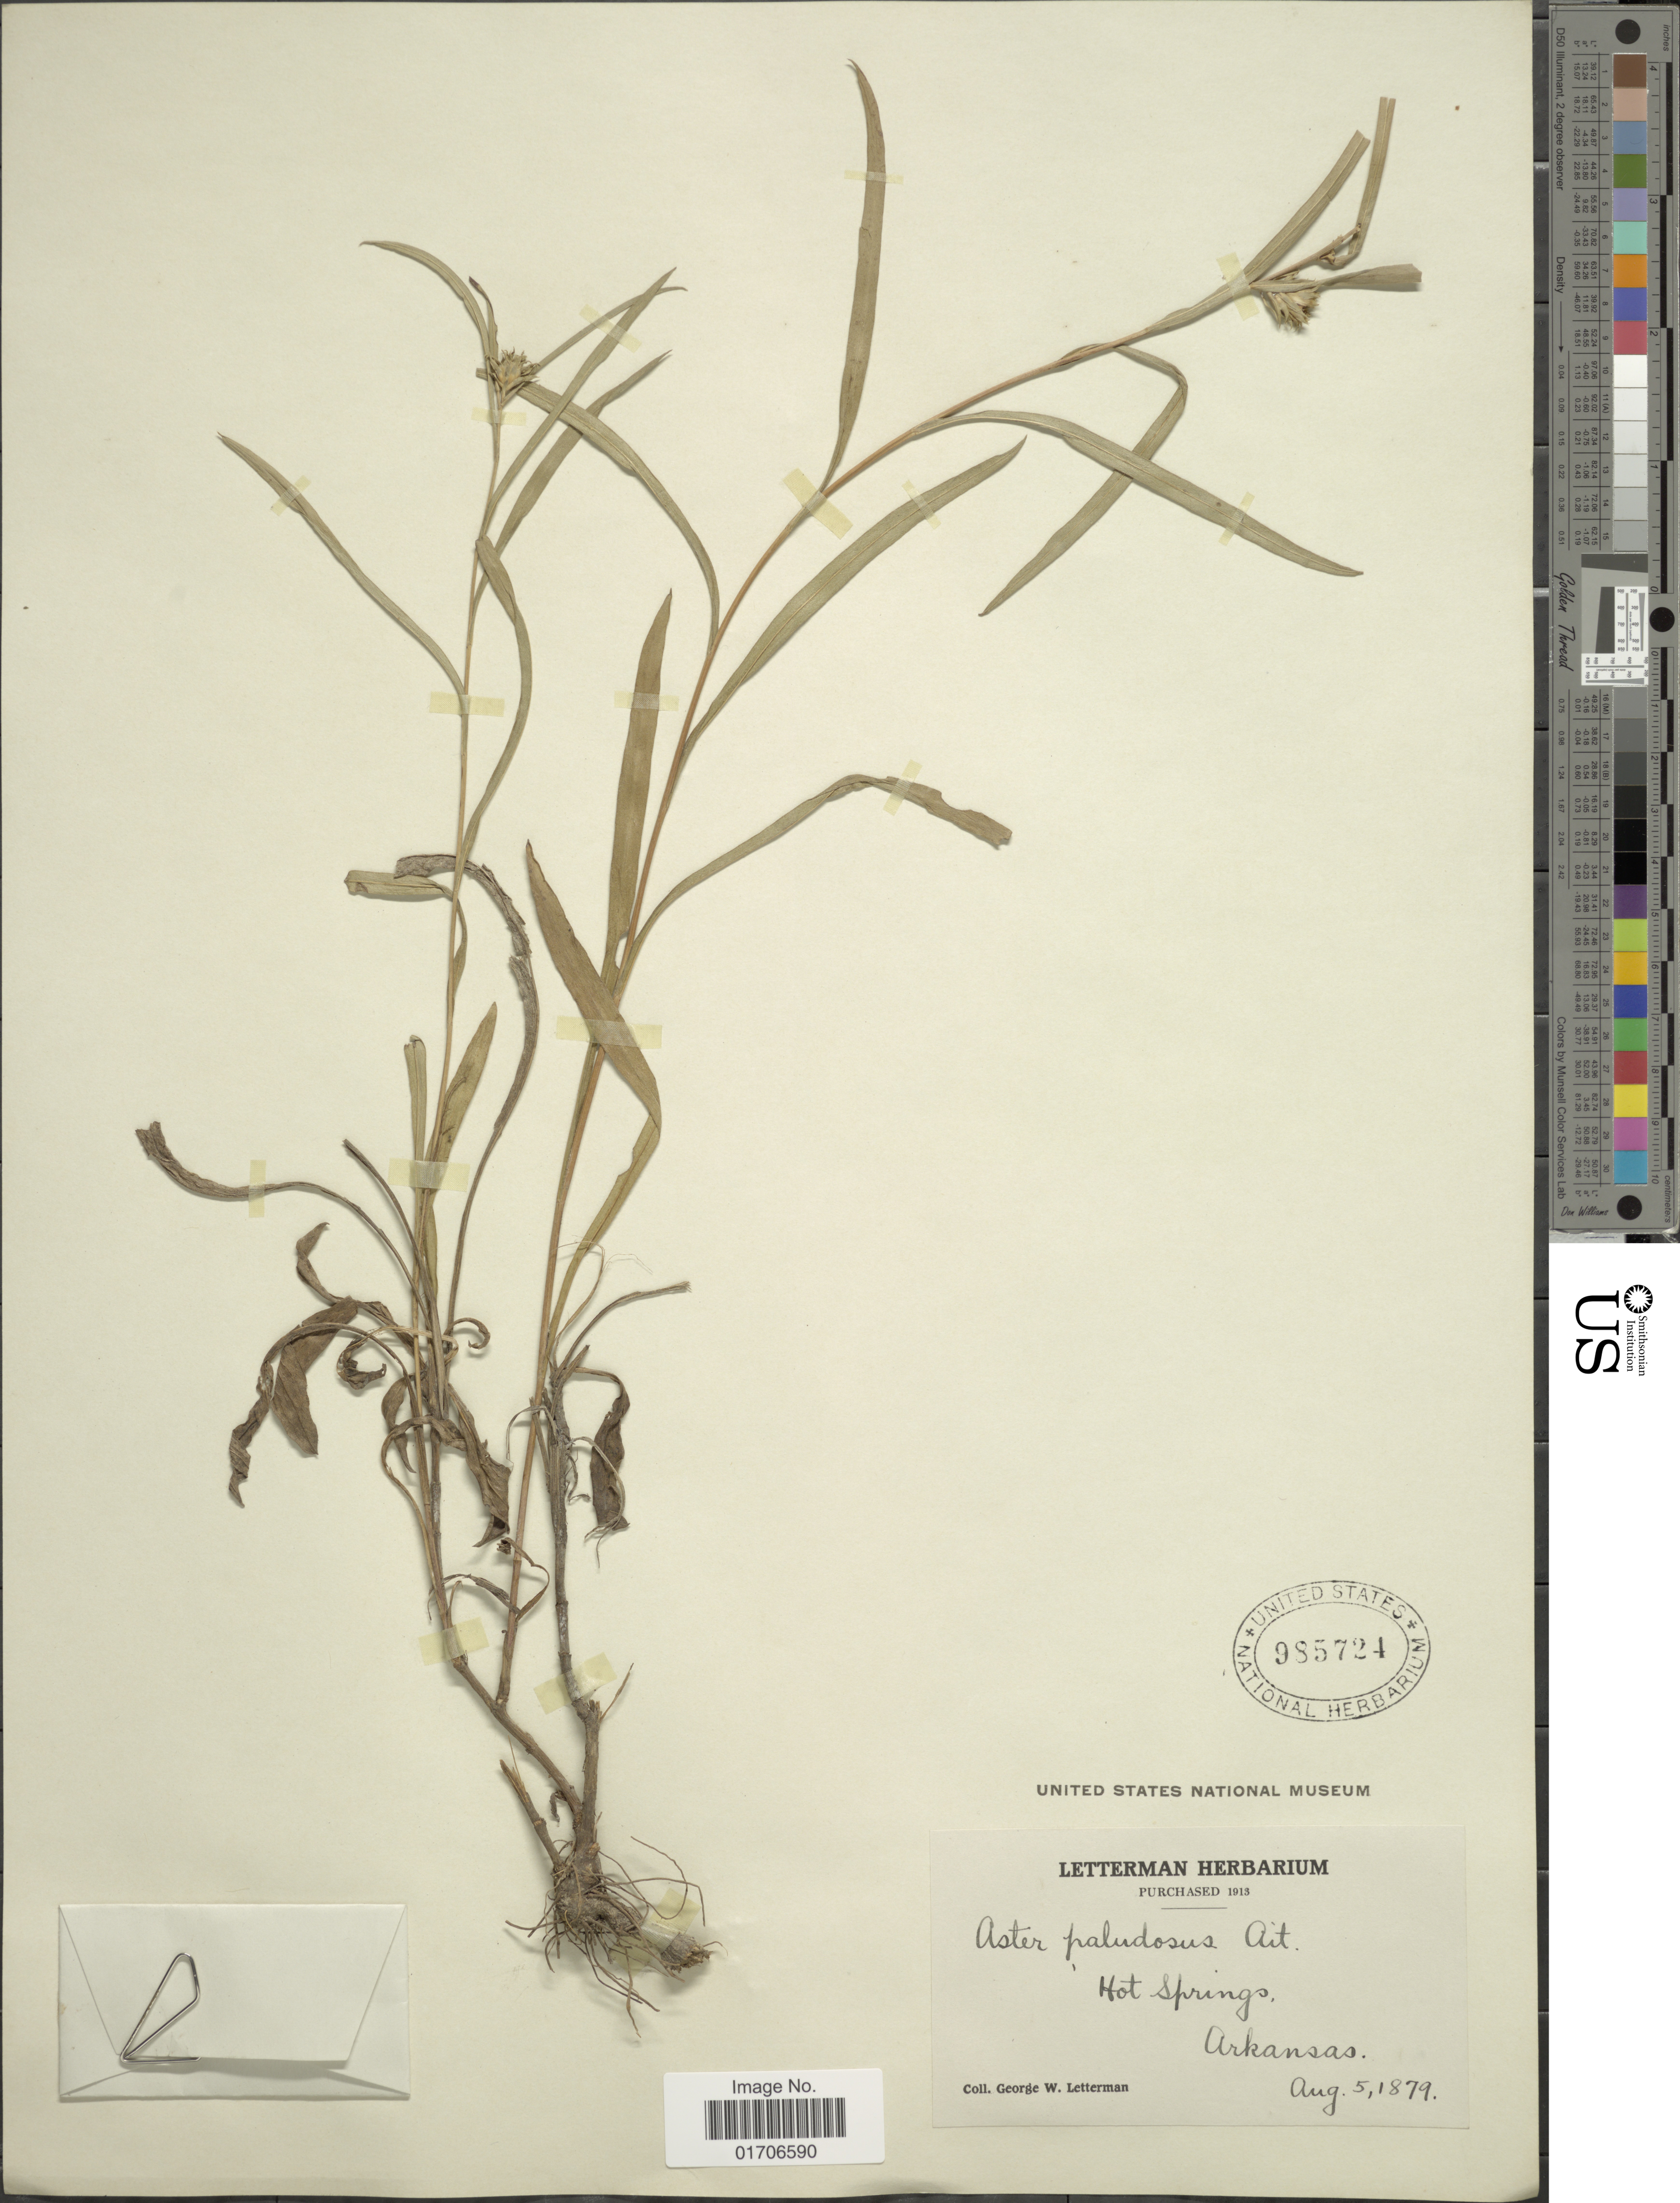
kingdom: Plantae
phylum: Tracheophyta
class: Magnoliopsida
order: Asterales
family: Asteraceae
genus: Eurybia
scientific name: Eurybia paludosa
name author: (Aiton) G.L. Nesom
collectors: G. W. Letterman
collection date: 1879-08-05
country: United States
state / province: Arkansas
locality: Hot Springs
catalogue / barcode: US 985724